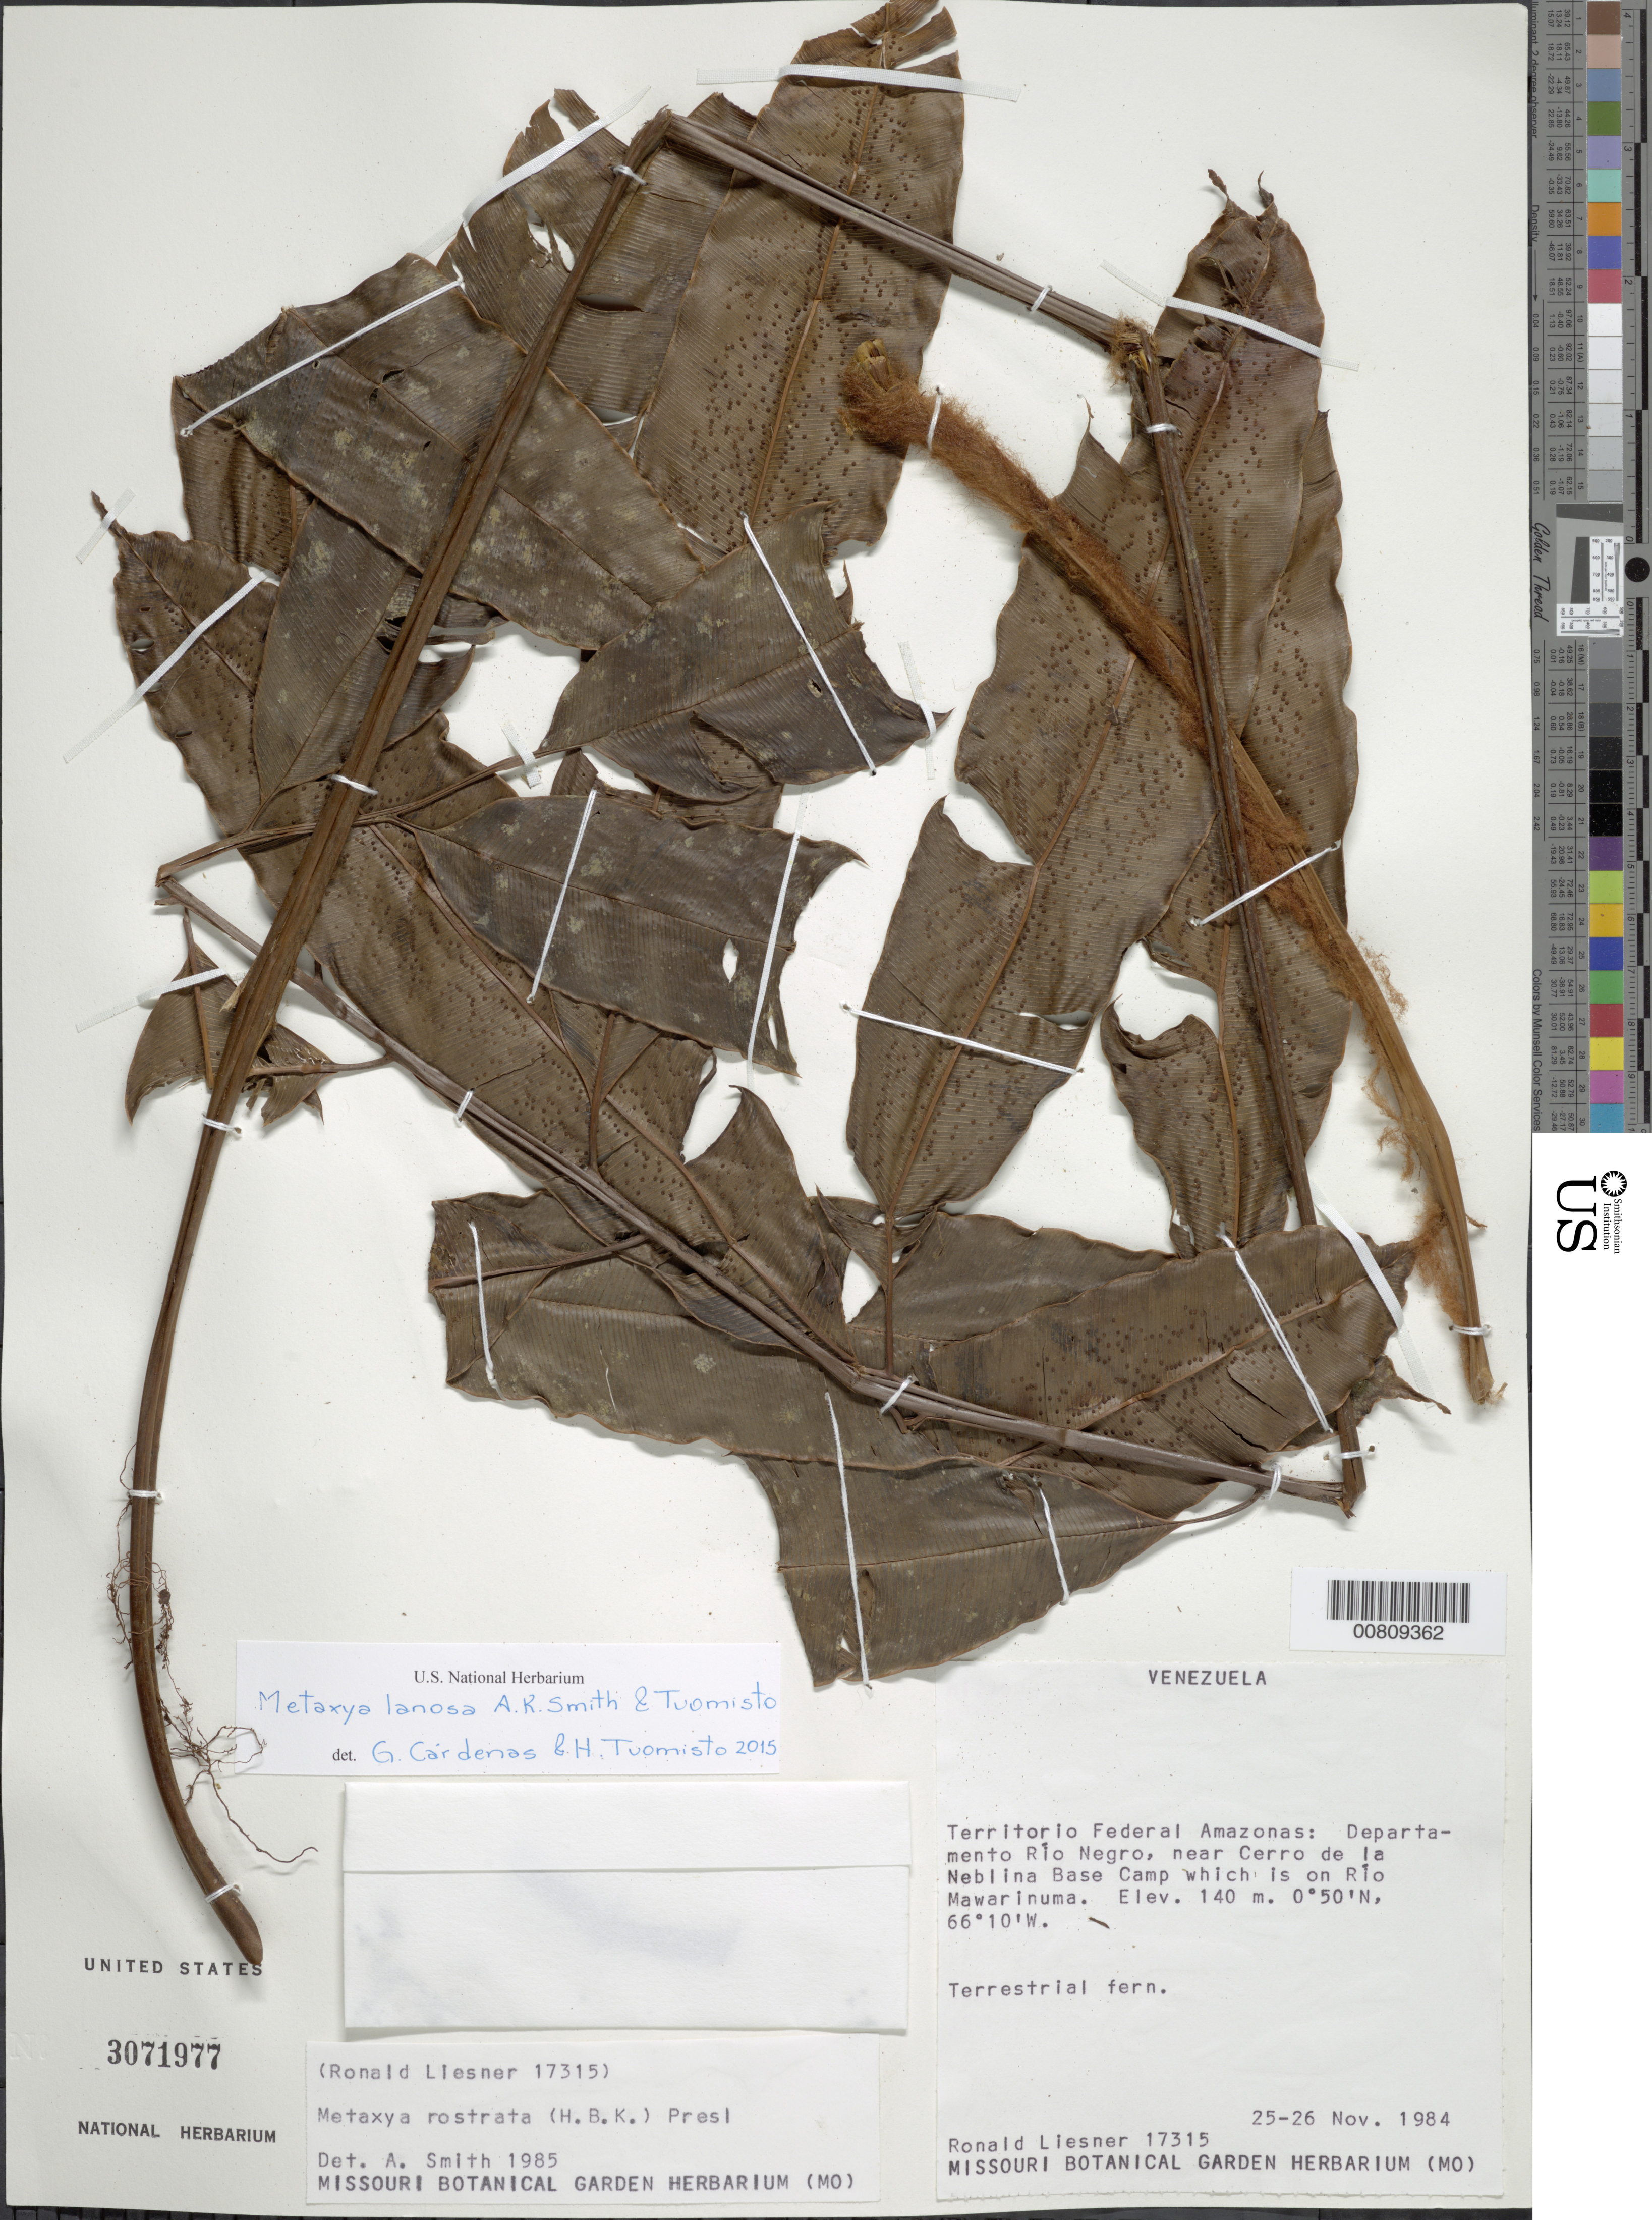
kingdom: Plantae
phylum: Tracheophyta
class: Polypodiopsida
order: Cyatheales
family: Metaxyaceae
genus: Metaxya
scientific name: Metaxya lanosa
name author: A.R. Sm.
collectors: R. L. Liesner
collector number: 17315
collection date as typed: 25-Nov-84 to 26-Nov-84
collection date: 1984-11-25/1984-11-26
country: Venezuela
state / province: Amazonas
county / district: Río Negro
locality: Cerro de La Neblina Base Camp, close to, on Río Mawarinuma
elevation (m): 140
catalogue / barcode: US 3071977